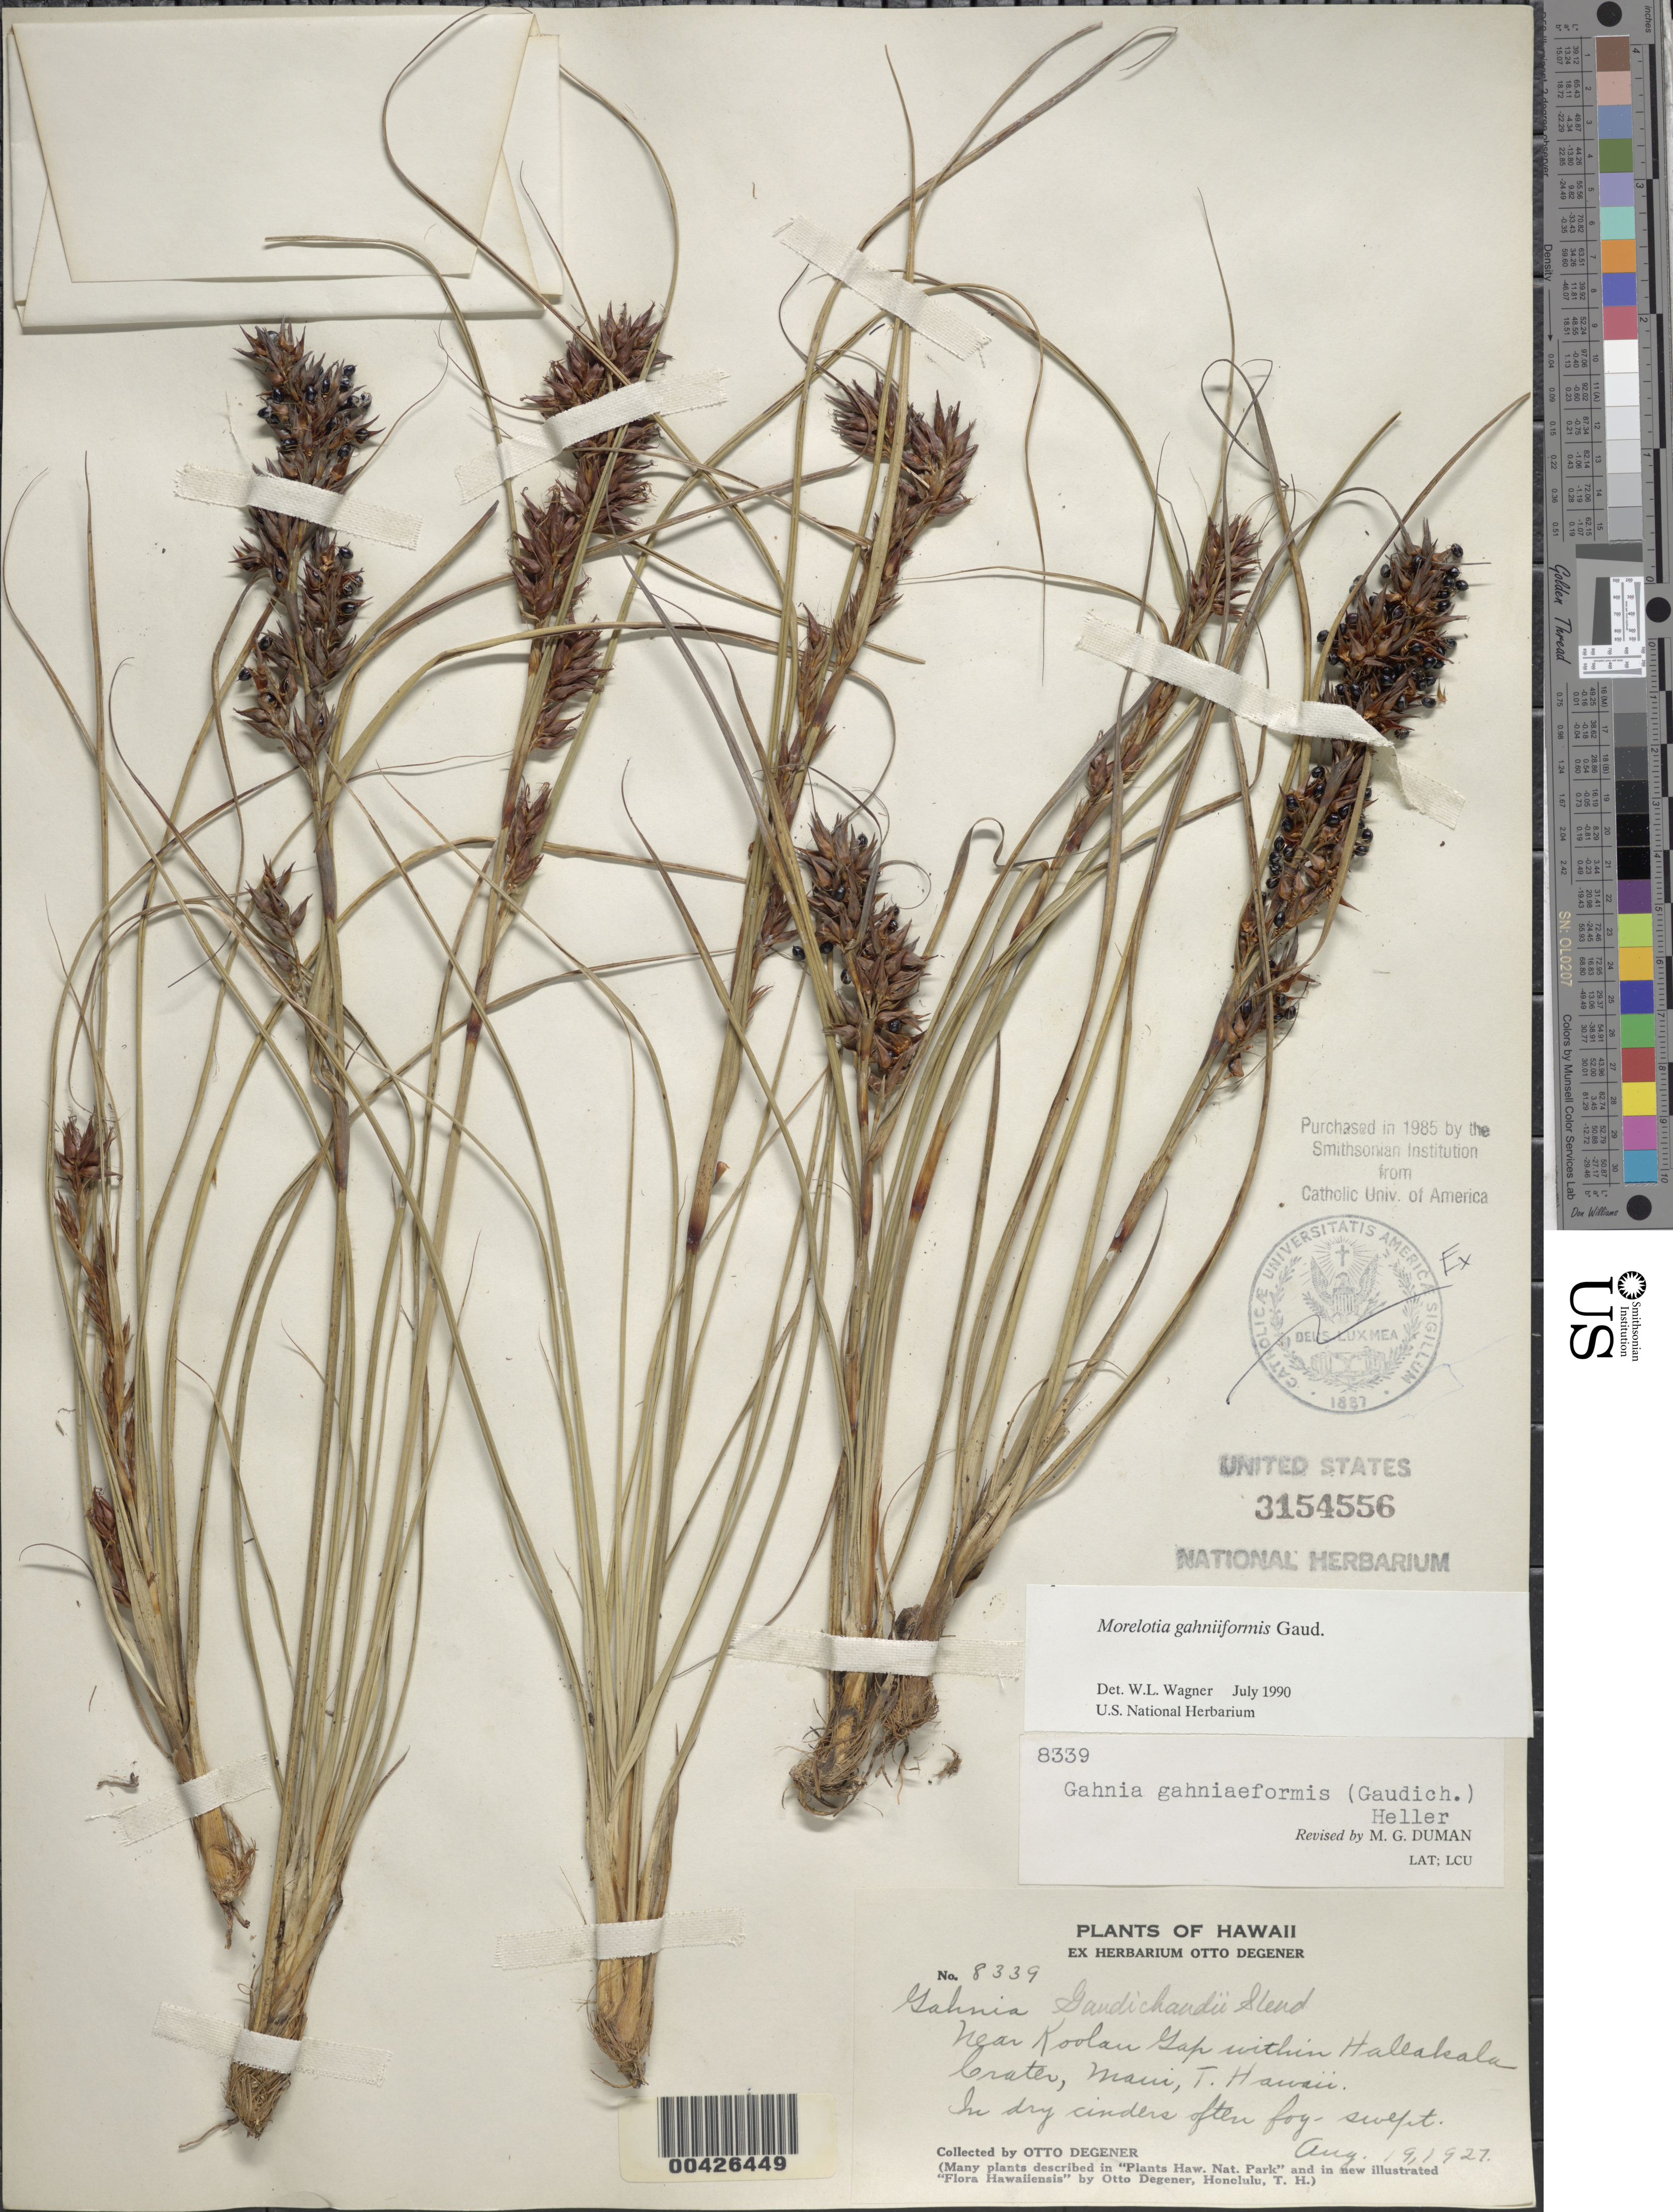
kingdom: Plantae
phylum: Tracheophyta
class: Liliopsida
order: Poales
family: Cyperaceae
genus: Morelotia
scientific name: Morelotia gahniiformis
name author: Gaudich.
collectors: O. Degener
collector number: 8339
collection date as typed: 19 Aug 1927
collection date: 1927-08-19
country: United States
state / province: Hawaii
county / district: Maui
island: Maui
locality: Near Koolau Gap within Haleakala Crater, Maui, T. Hawaii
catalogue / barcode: US 3154556